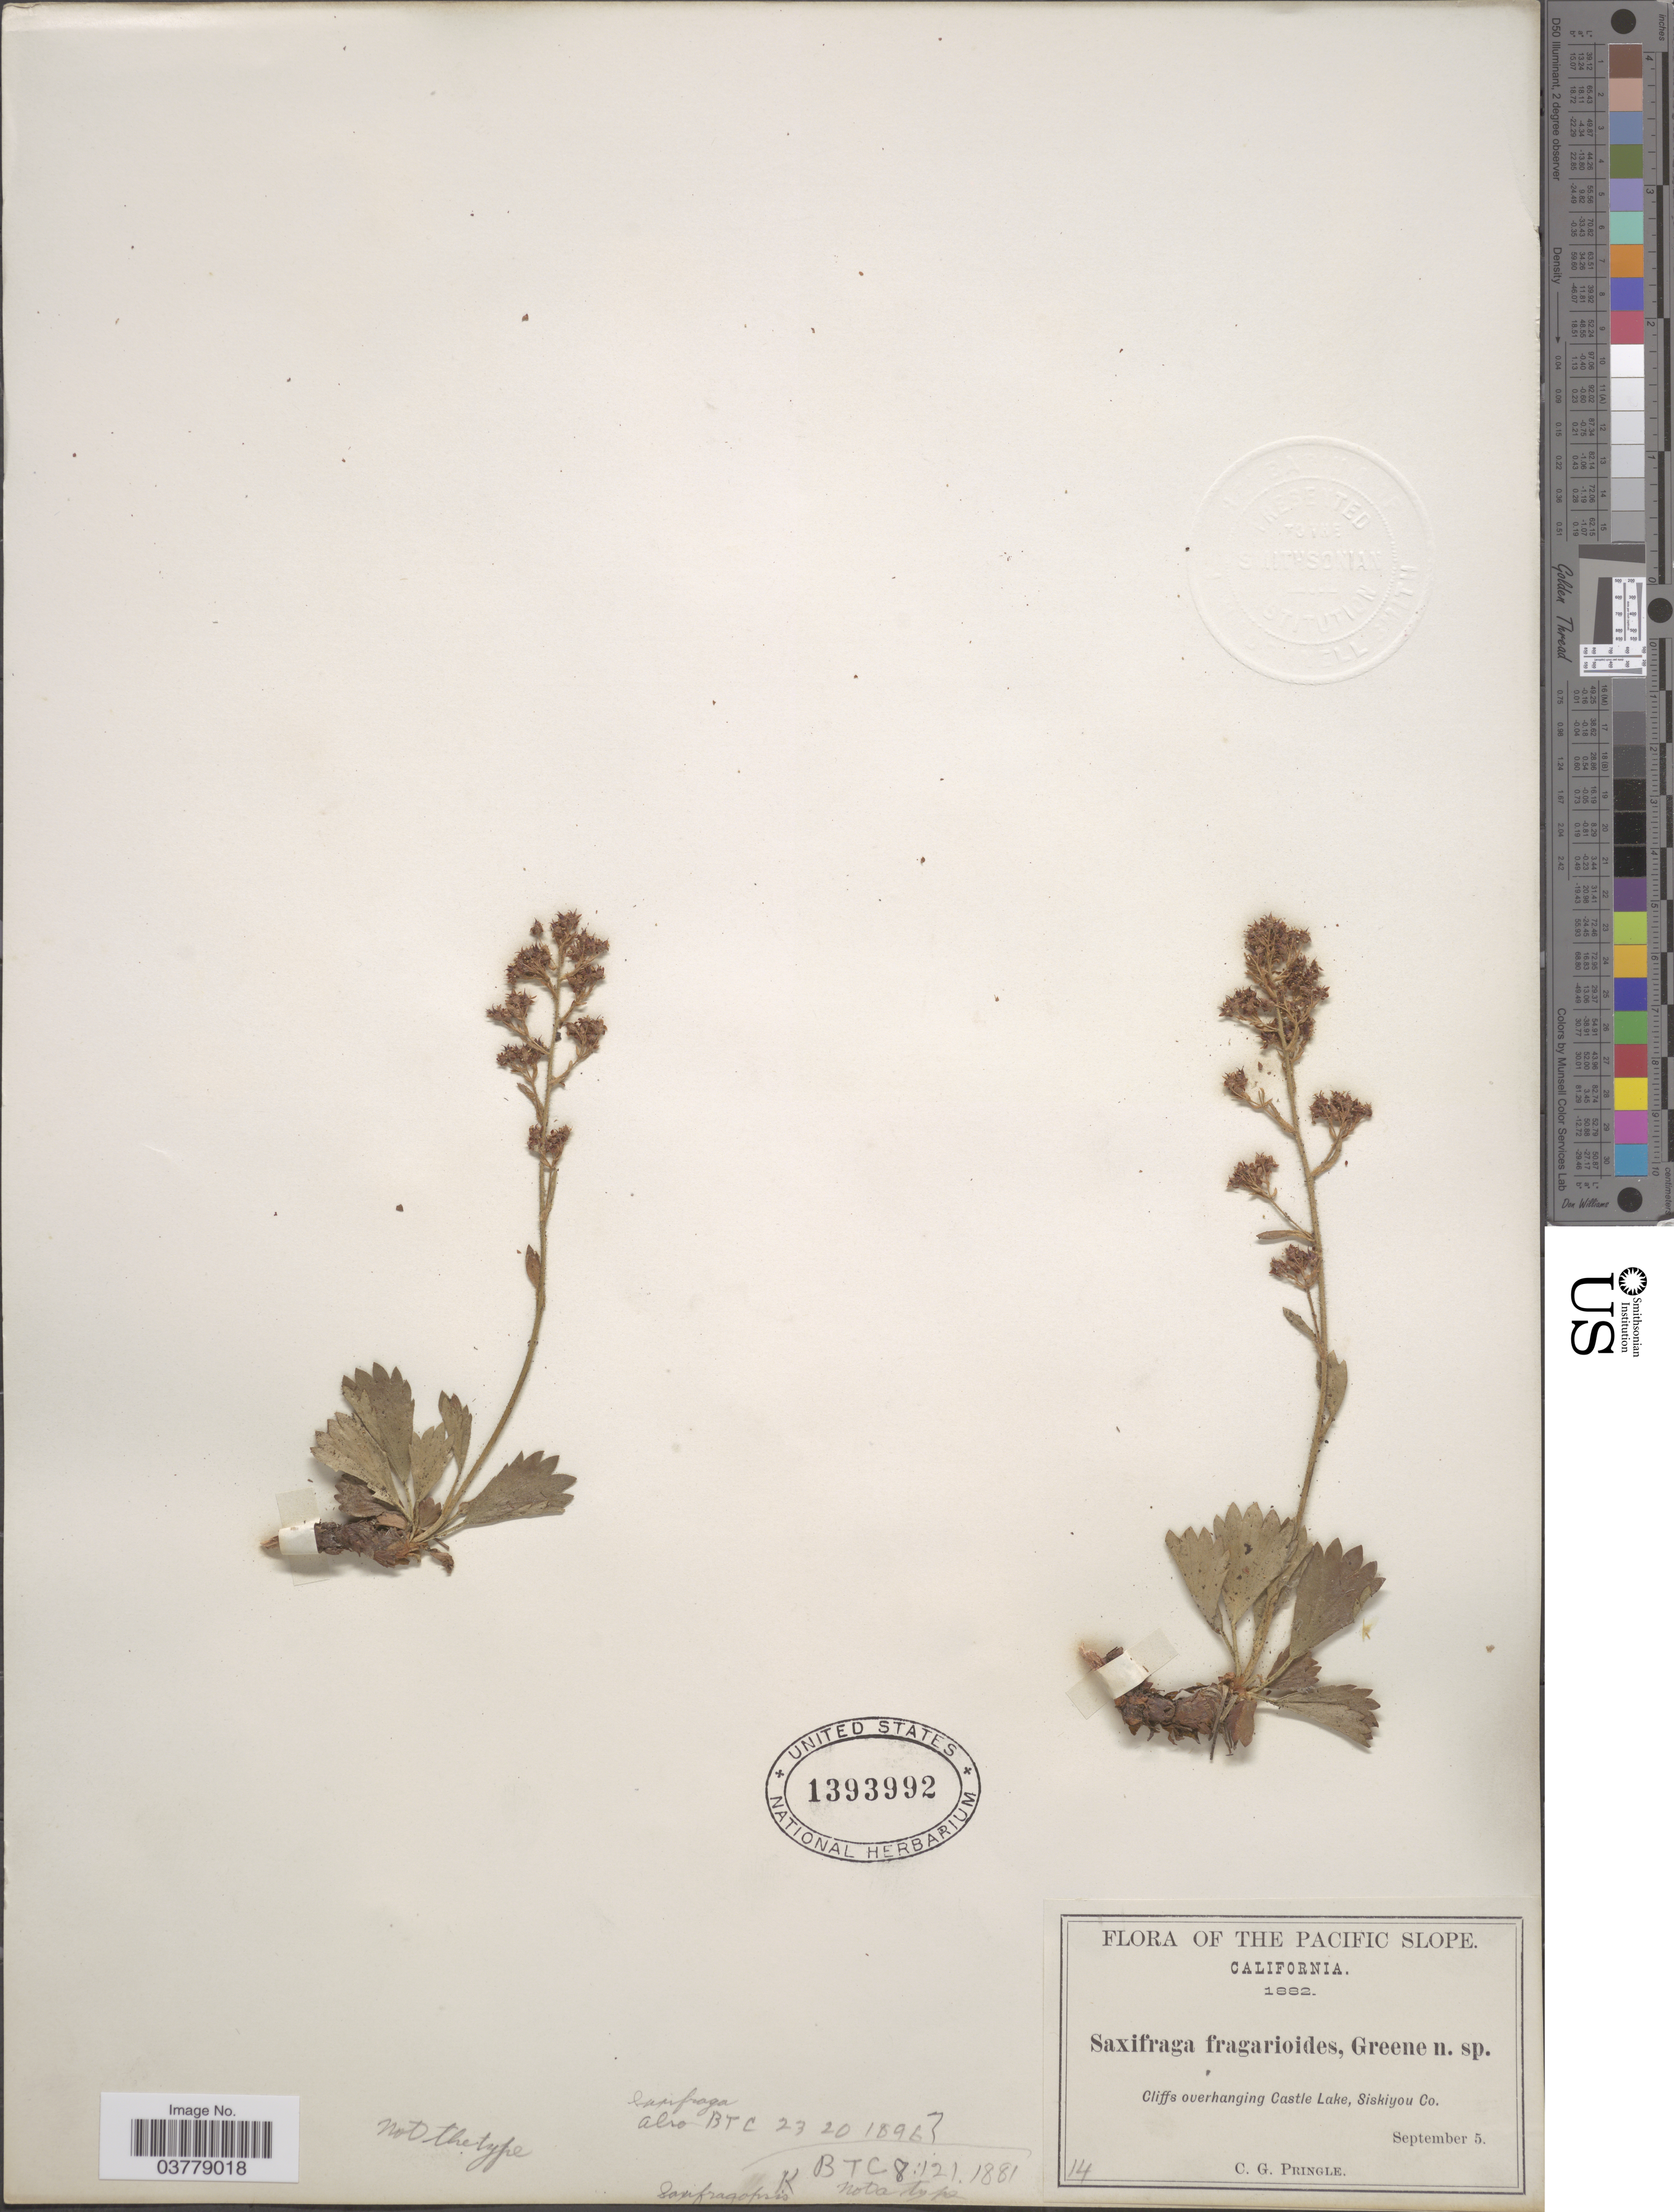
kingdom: Plantae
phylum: Tracheophyta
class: Magnoliopsida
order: Saxifragales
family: Saxifragaceae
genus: Saxifragopsis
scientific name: Saxifragopsis fragarioides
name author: (Greene) Small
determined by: Strong, Mark T., (BOT), Smithsonian Institution - National Museum of Natural History (UNITED STATES)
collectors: C. G. Pringle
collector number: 14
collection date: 1882-09-05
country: United States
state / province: California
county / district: Siskiyou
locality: The Pacific Slope. Cliffs overhanging Castle Lake, Siskiyou Co.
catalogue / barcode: US 1393992